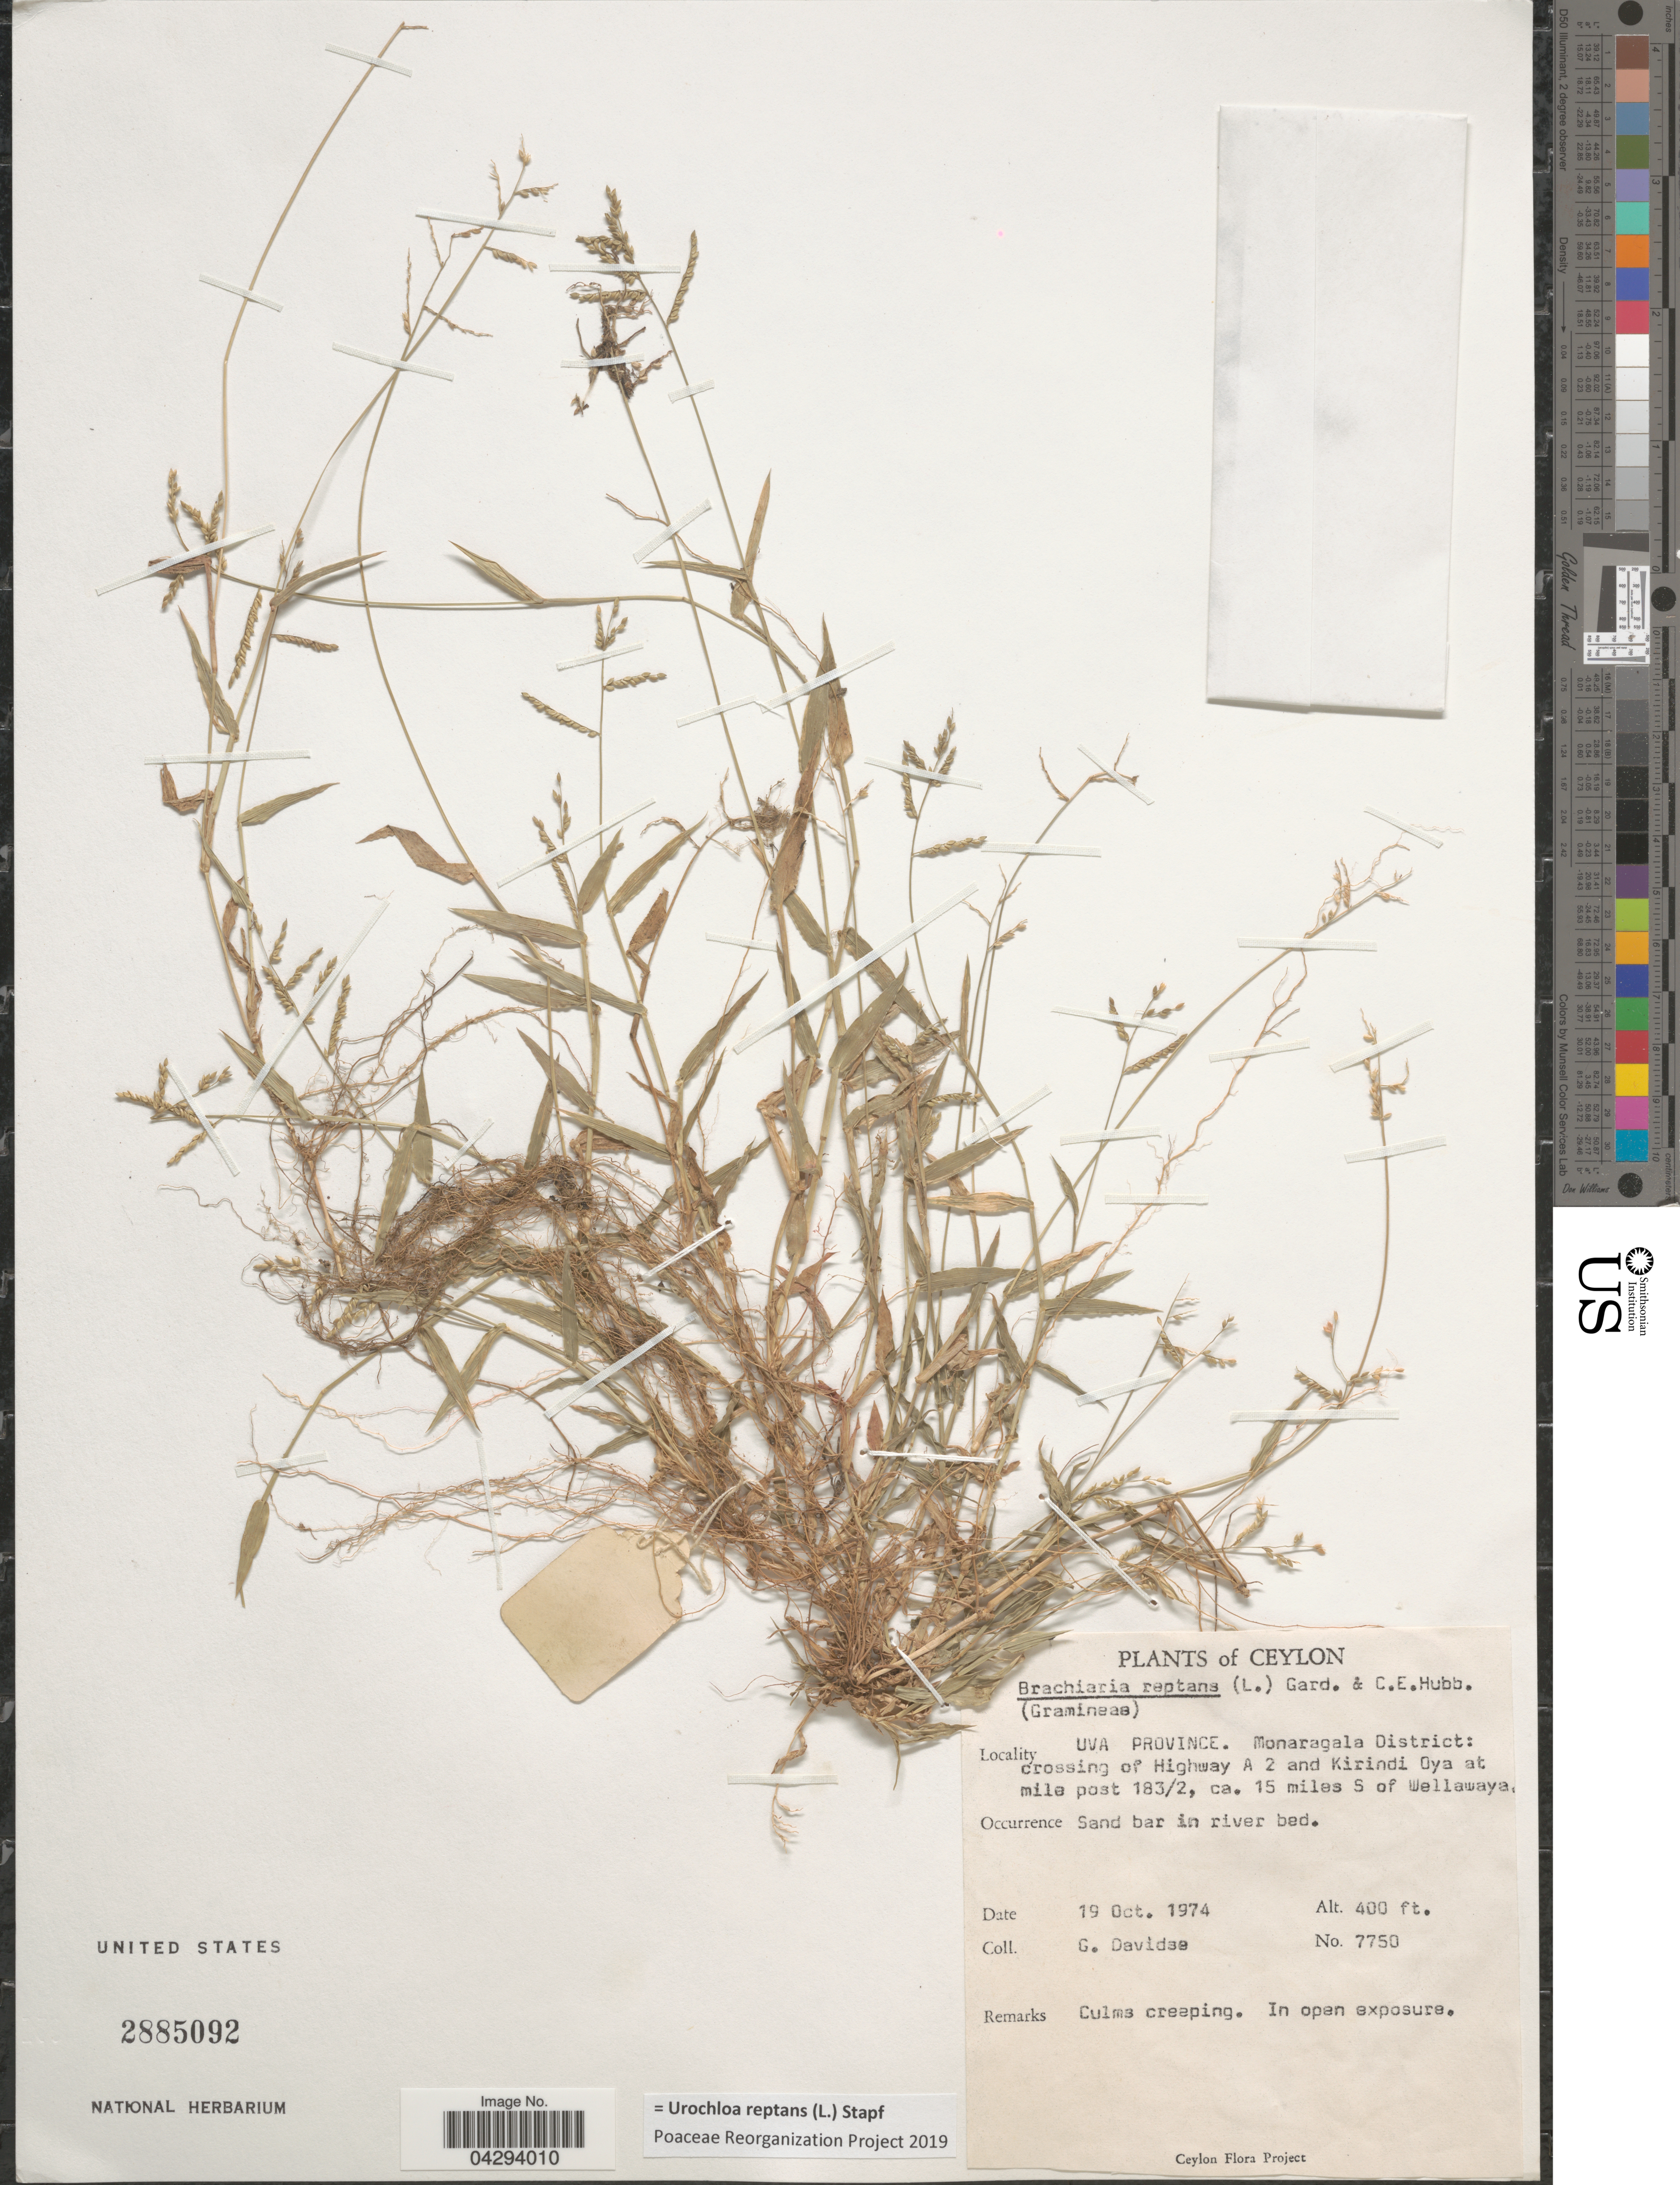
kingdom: Plantae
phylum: Tracheophyta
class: Liliopsida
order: Poales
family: Poaceae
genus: Urochloa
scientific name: Urochloa reptans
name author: (L.) Stapf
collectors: G. Davidse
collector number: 7750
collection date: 1974-10-19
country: Sri Lanka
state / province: Uva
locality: Ceylon. Monaragala District: crossing of Highway A 2 and Kirindi Oya at mile post 183/2, ca. 15 miles S of Wellawaya.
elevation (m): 122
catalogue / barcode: US 2885092